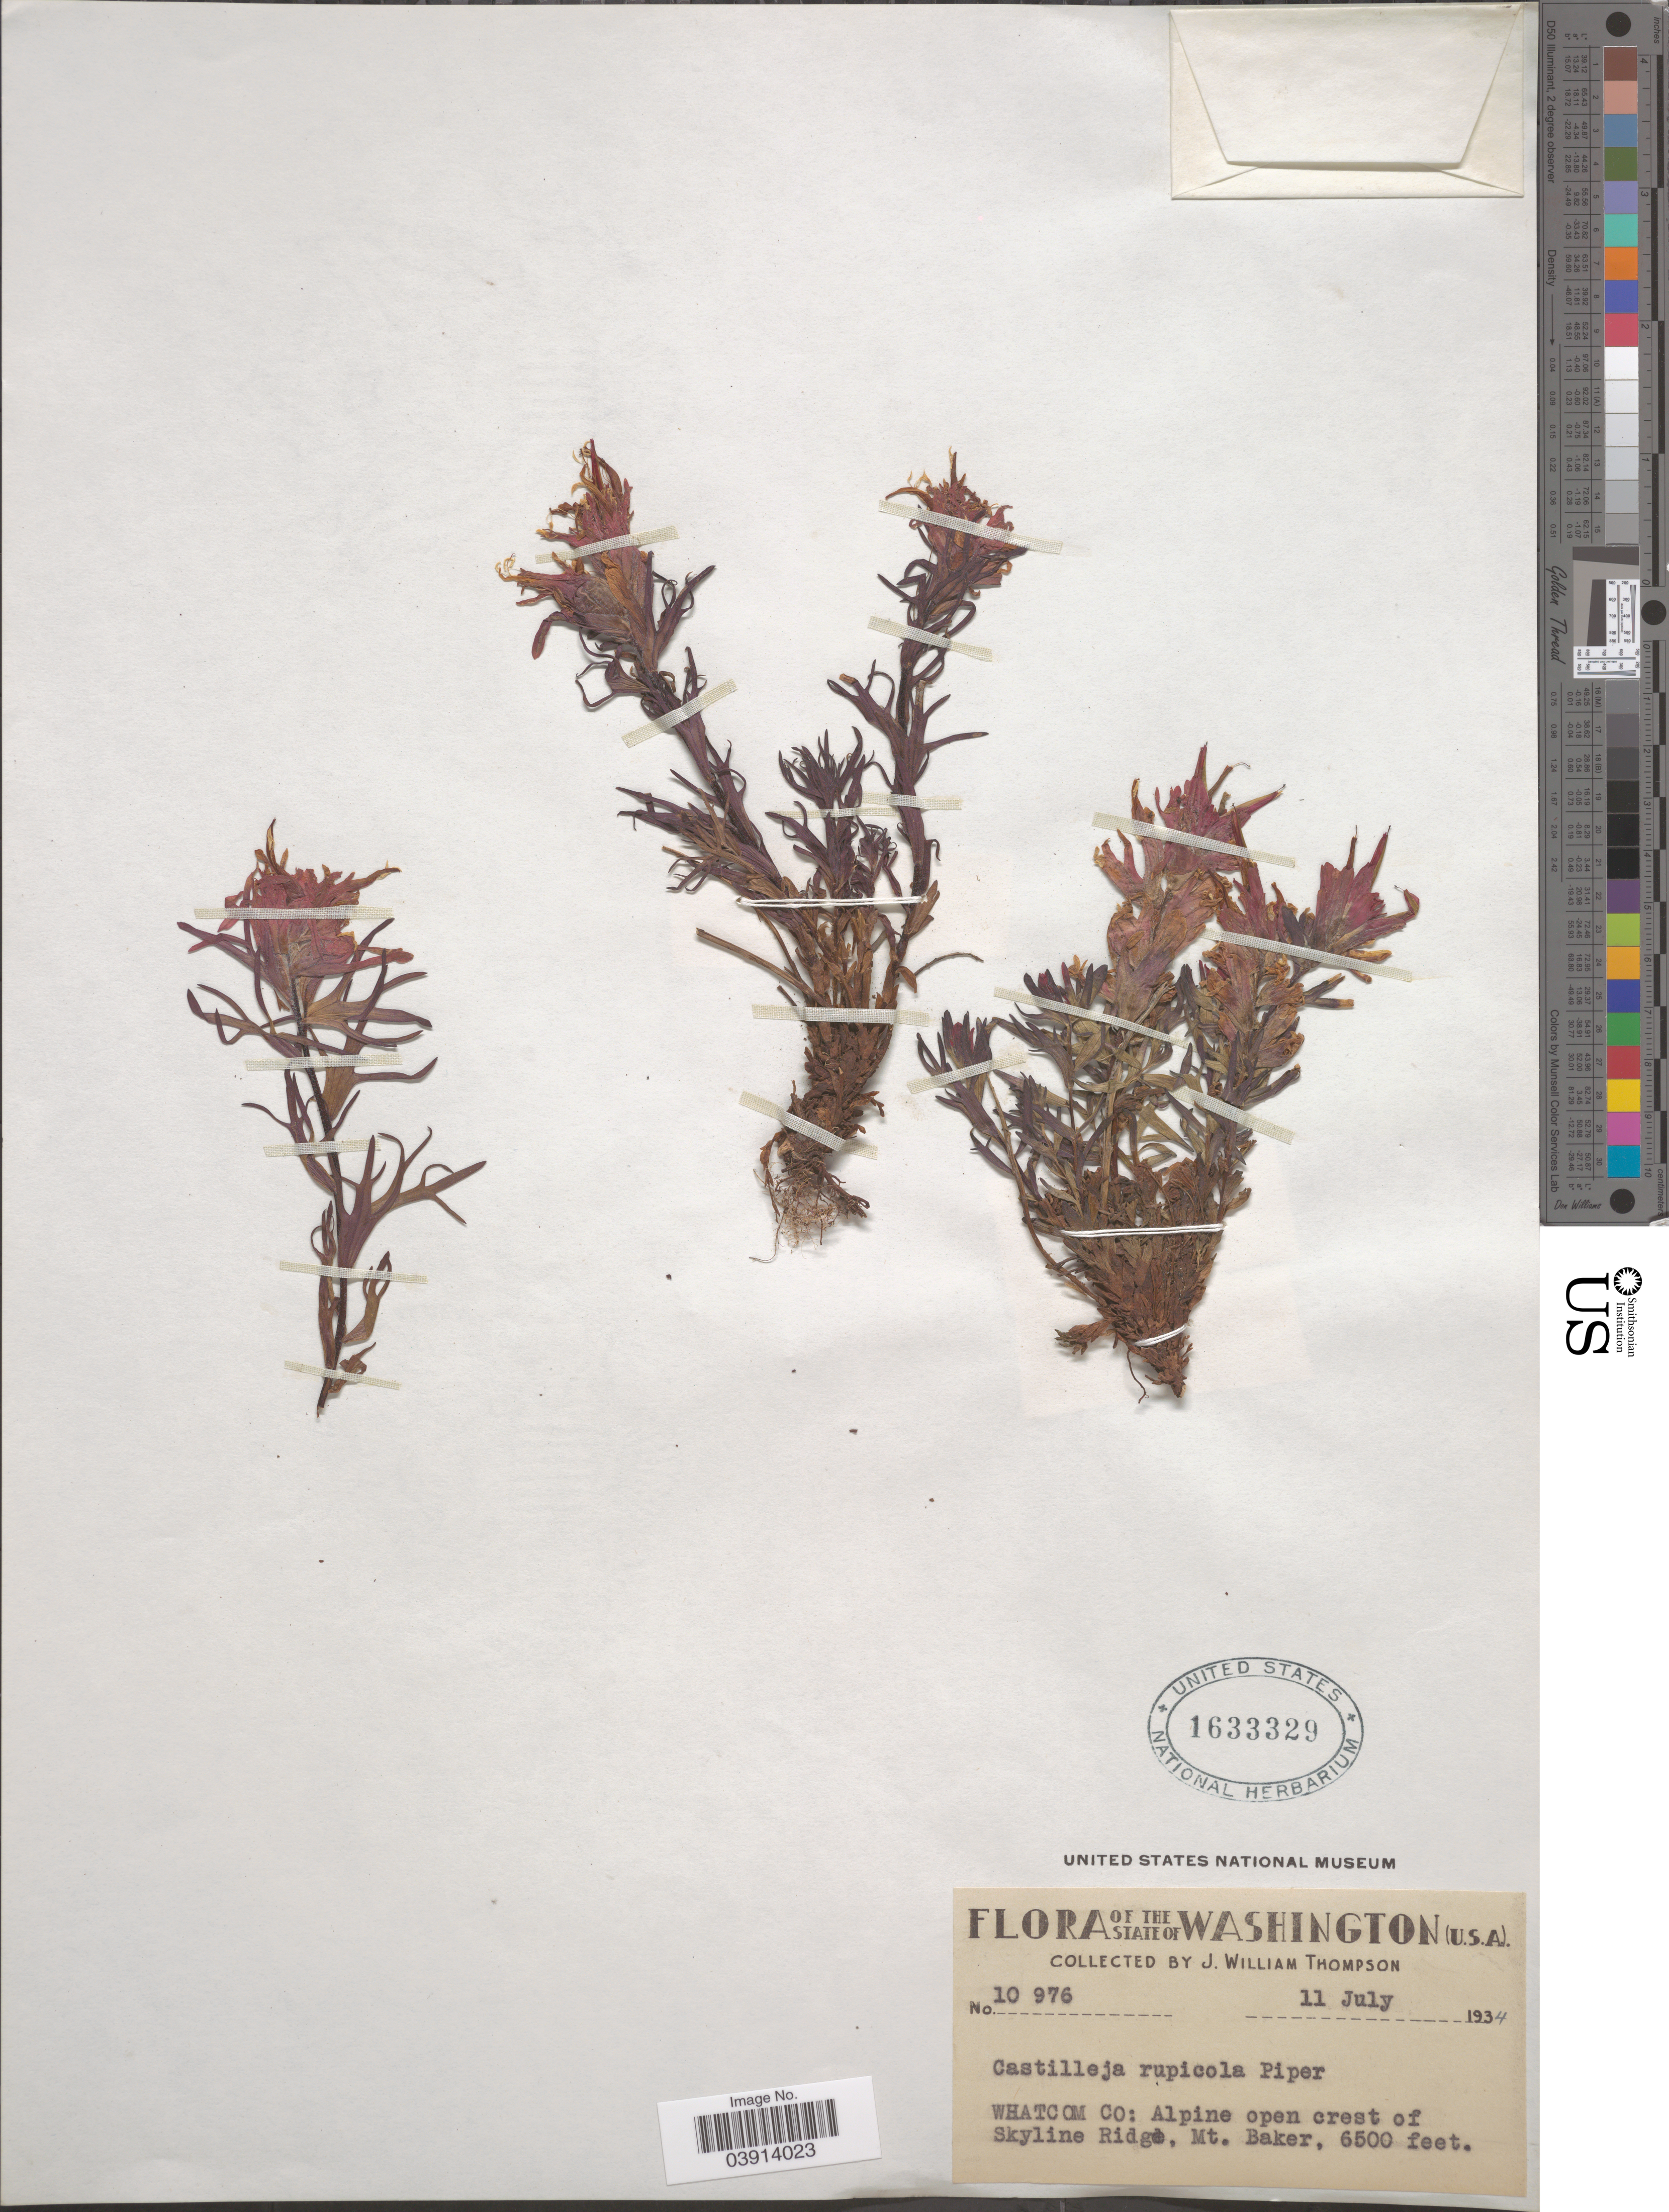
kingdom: Plantae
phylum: Tracheophyta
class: Magnoliopsida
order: Lamiales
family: Orobanchaceae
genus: Castilleja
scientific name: Castilleja rupicola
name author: Piper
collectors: J. W. Thompson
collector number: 10976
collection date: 1934-07-11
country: United States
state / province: Washington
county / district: Whitman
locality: Whatcom Co: Alpine open crest of Skyline Ridge, Mt. Baker.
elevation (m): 1981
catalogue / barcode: US 1633329